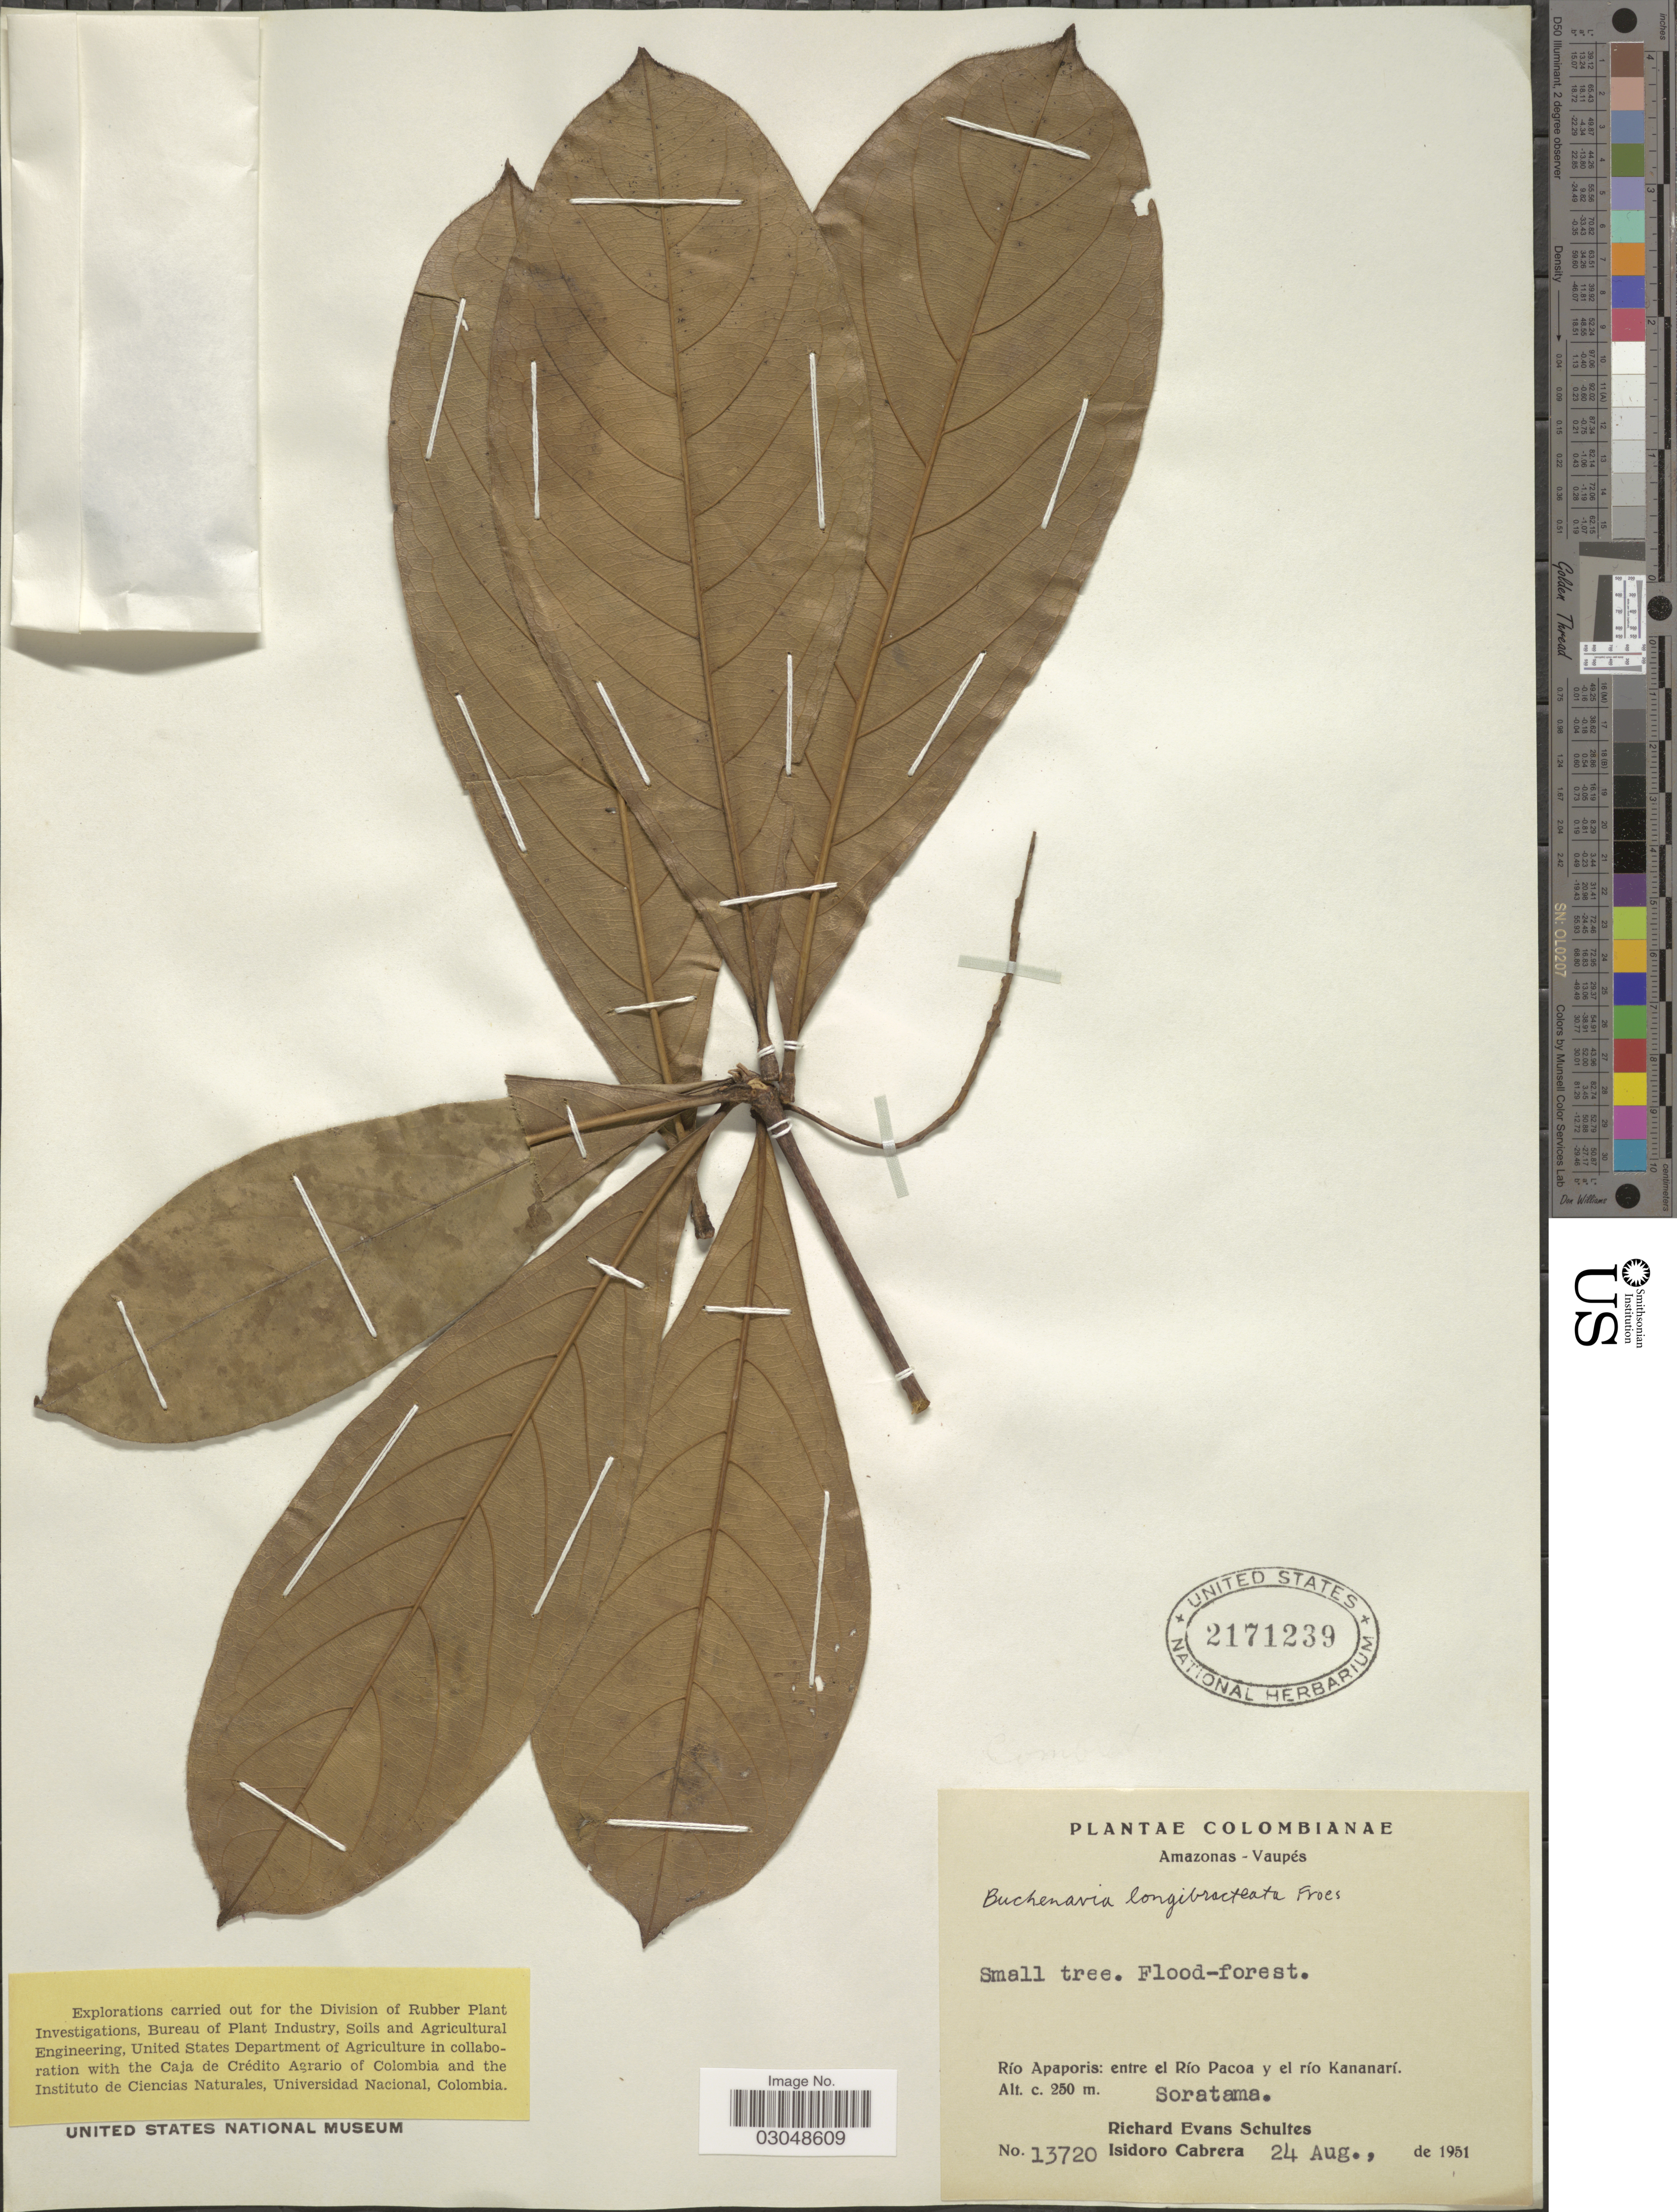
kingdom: Plantae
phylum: Tracheophyta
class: Magnoliopsida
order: Myrtales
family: Combretaceae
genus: Terminalia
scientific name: Terminalia congesta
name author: (Ducke) Gere & Boatwr.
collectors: R. E. Schultes & I. Cabrera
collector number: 13720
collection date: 1951-08-24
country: Colombia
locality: Río Apaporis: entre el Río Pacoa y el río Kananarí. Soratama.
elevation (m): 250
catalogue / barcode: US 2171239